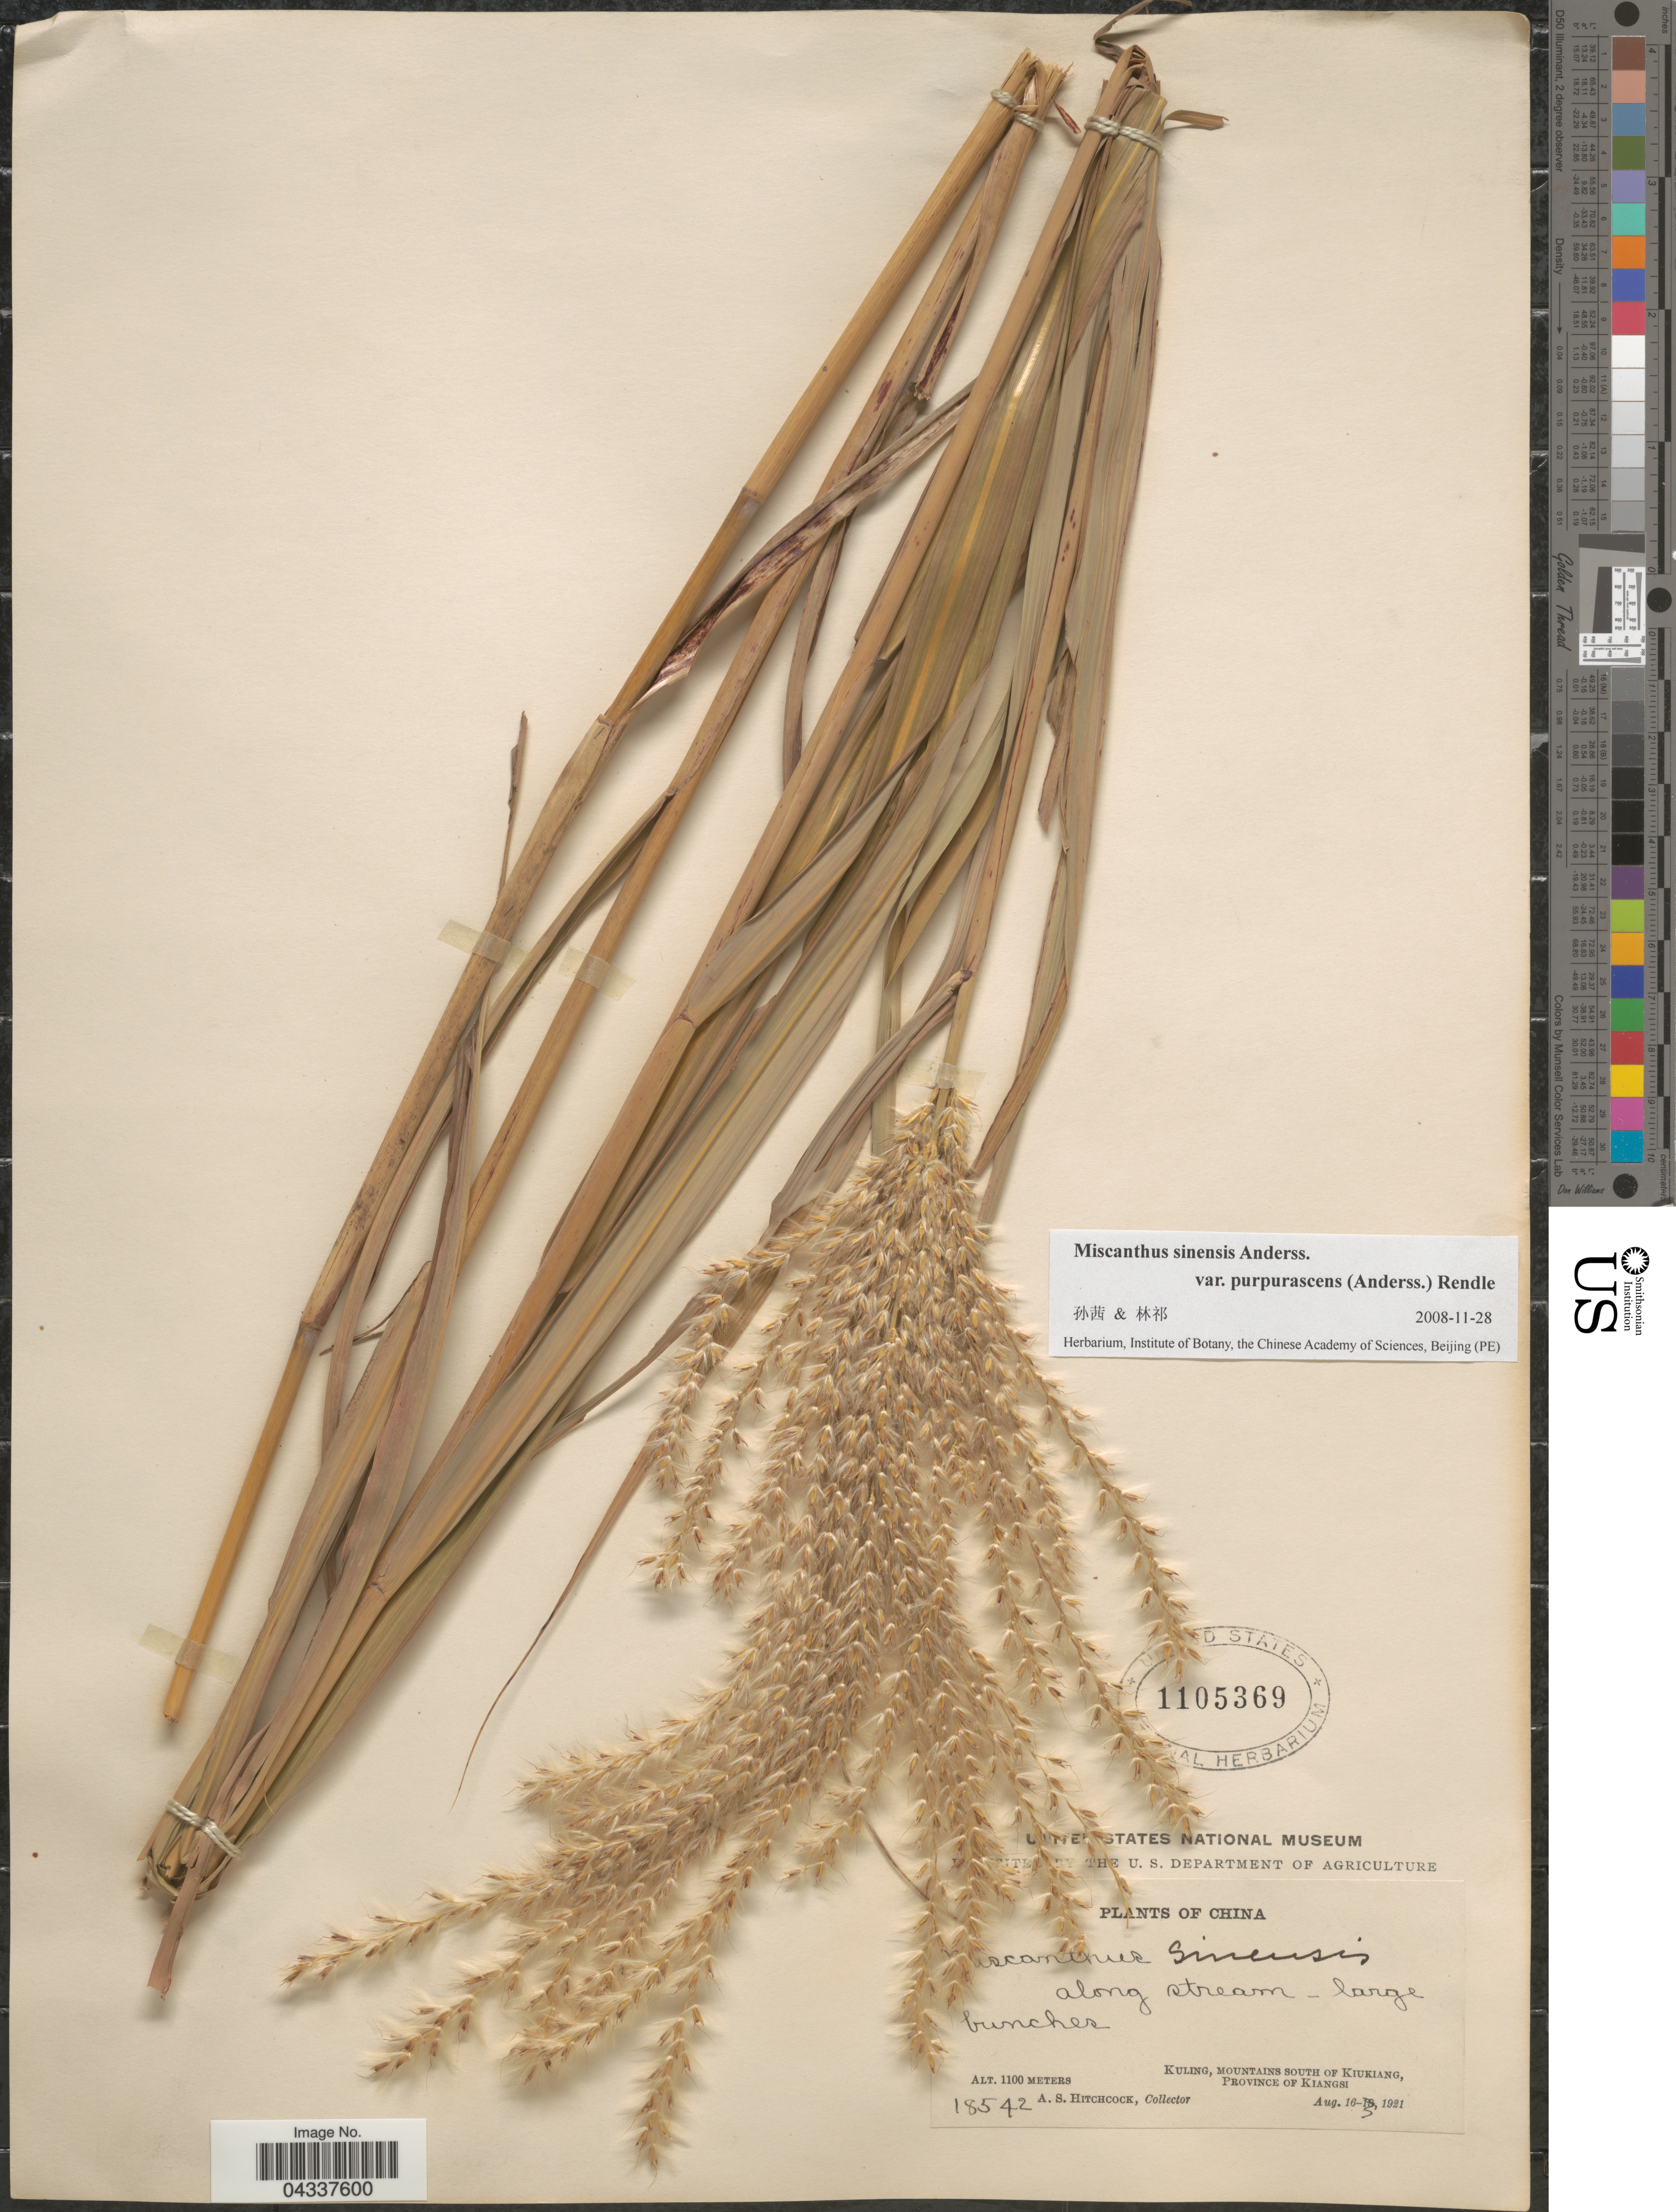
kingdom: Plantae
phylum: Tracheophyta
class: Liliopsida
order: Poales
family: Poaceae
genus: Miscanthus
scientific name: Miscanthus sinensis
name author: Andersson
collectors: A. S. Hitchcock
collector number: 18542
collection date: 1921-08-16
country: China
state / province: Jiangxi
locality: Kuling, mountains south of Kiukiang, Province of Kiangsi.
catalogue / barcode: US 1105369